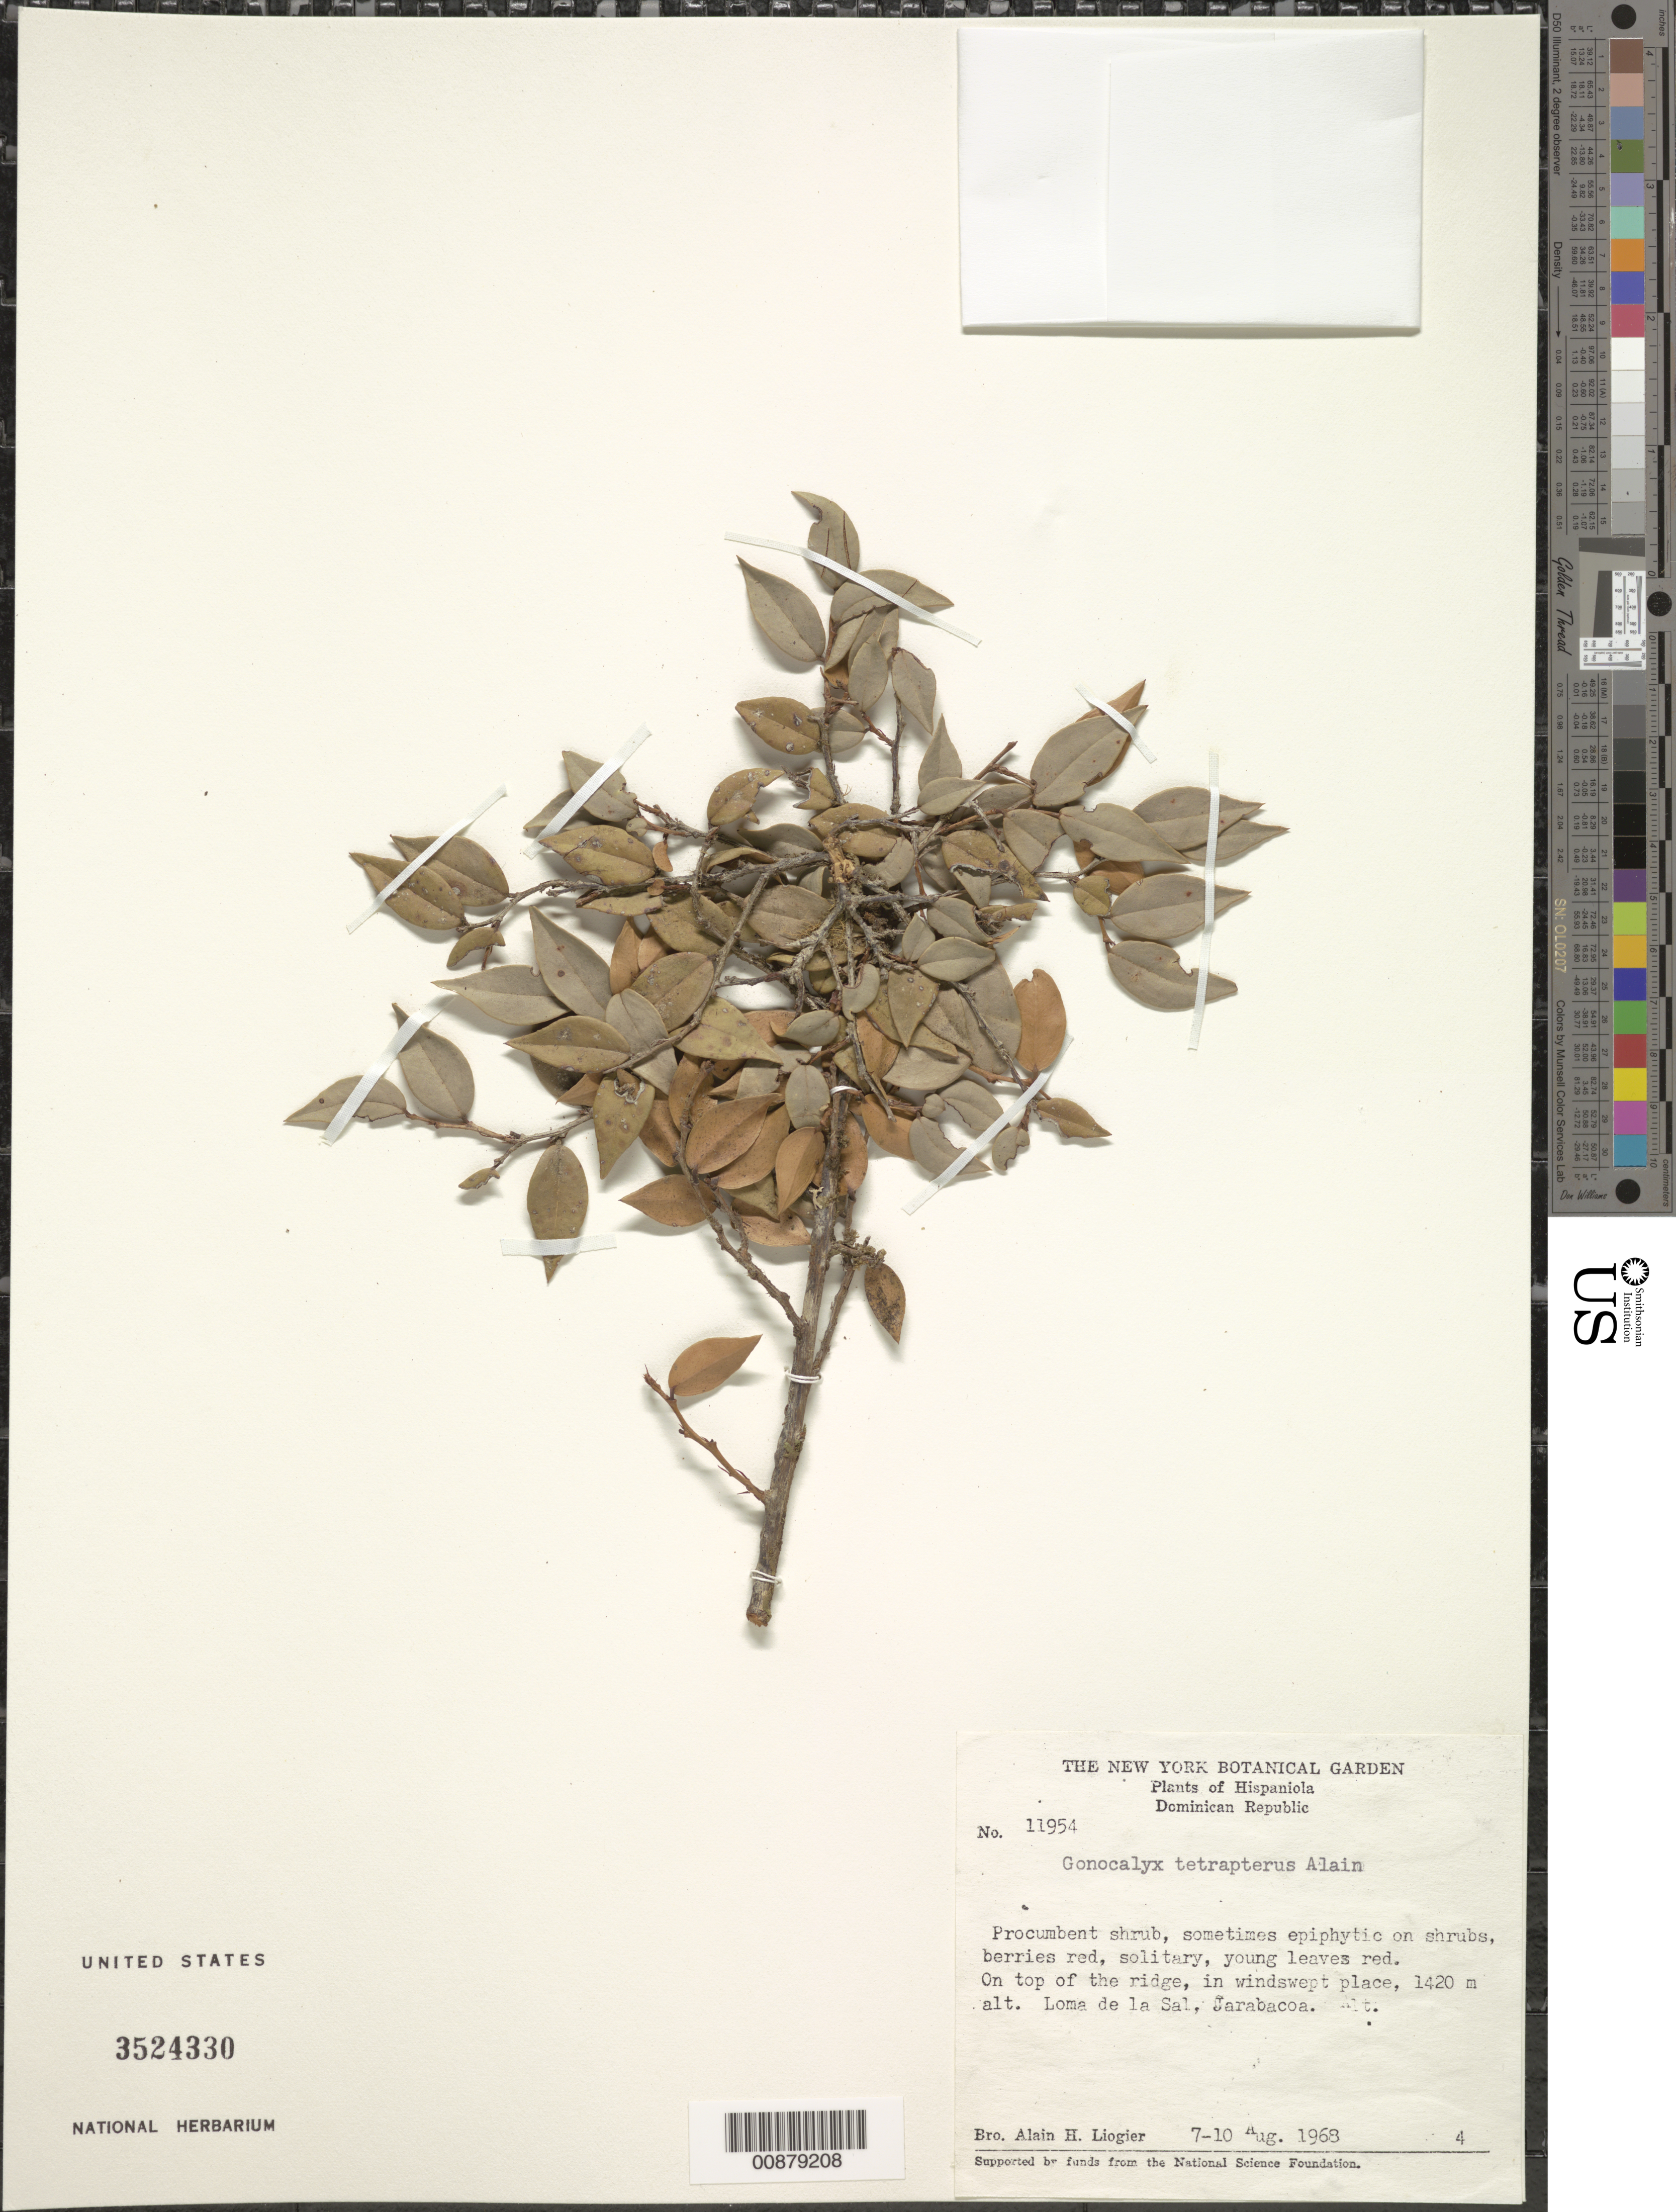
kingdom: Plantae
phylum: Tracheophyta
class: Magnoliopsida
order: Ericales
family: Ericaceae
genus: Gonocalyx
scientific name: Gonocalyx tetrapterus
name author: Alain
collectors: A. H. Liogier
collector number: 11954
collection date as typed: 07 Aug 1968 to 10 Aug 1968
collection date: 1968-08-07/1968-08-10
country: Dominican Republic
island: Hispaniola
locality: Loma de la Sal, Jarabacoa.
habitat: On top of the ridge in windswept place.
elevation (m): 1420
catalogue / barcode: US 3524330